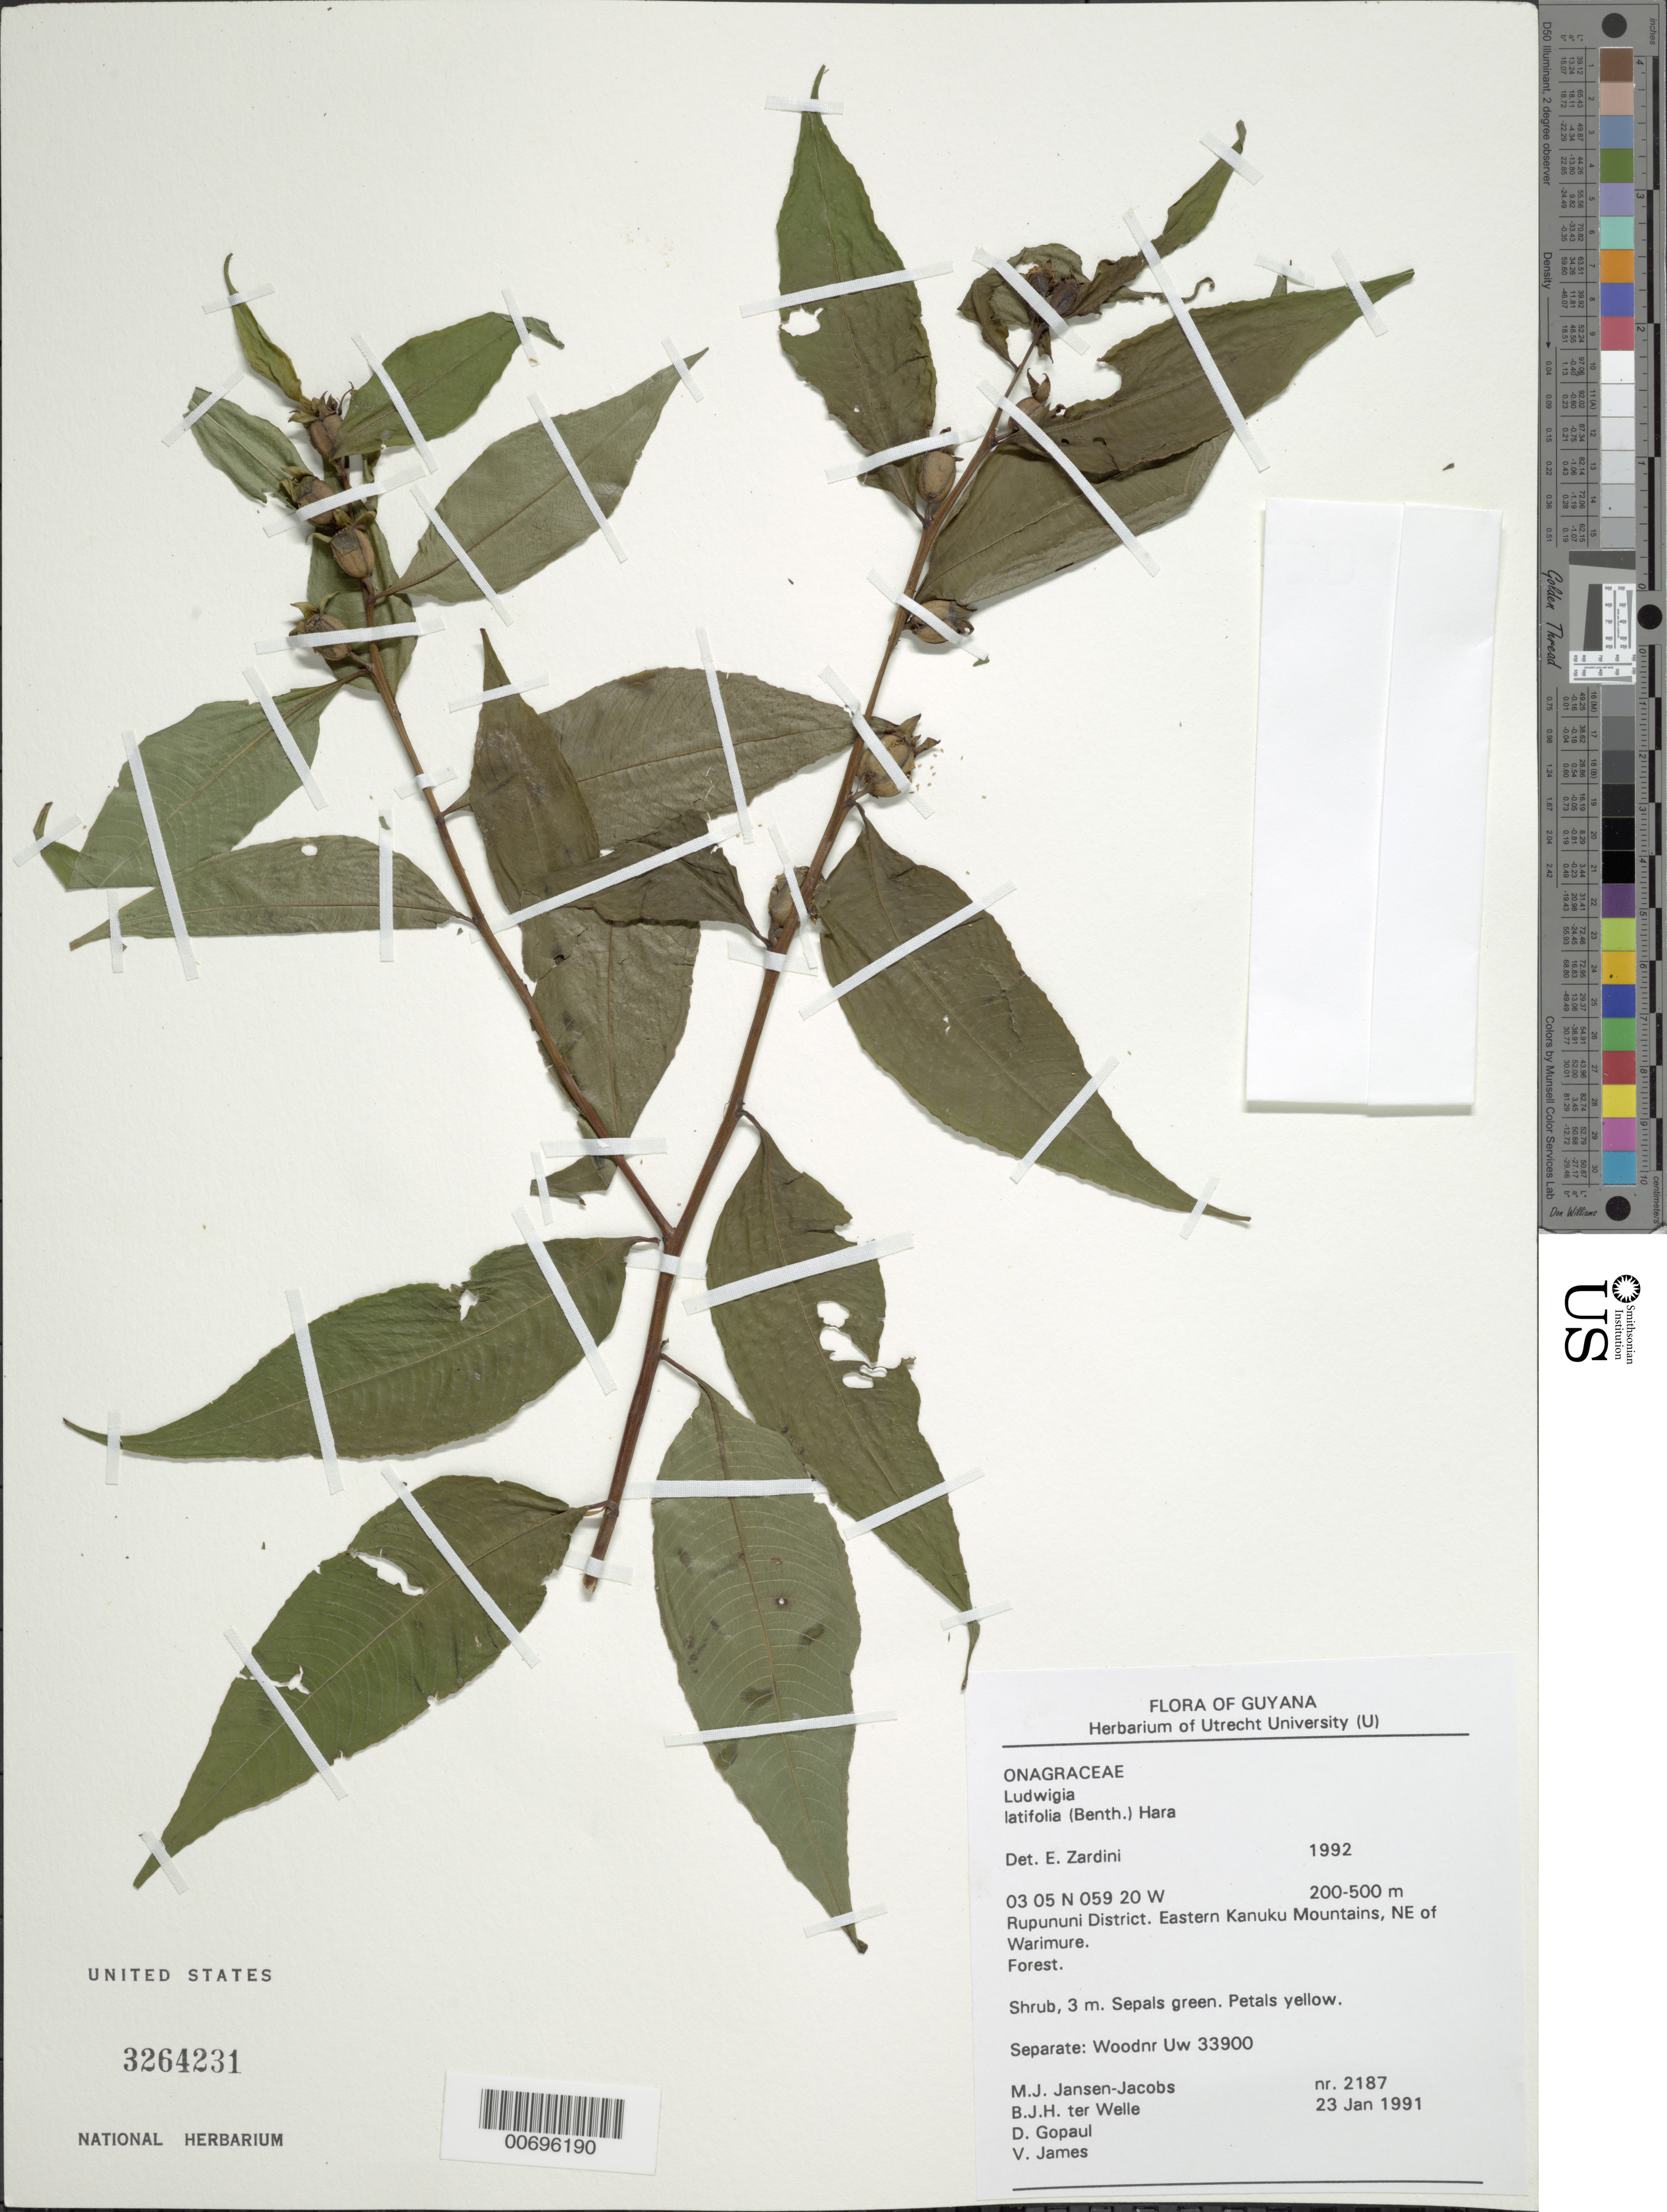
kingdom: Plantae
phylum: Tracheophyta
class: Magnoliopsida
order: Myrtales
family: Onagraceae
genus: Ludwigia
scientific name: Ludwigia latifolia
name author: (Benth.) H. Hara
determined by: Zardini, E. M.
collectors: M. J. Jansen-Jacobs, B. Welle, D. Gopaul & V. James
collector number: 2187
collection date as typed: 23-Jan-91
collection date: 1991-01-23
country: Guyana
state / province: U. Takutu-U. Essequibo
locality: Warimure, NE of, eastern Kanuku Mts., Rupununi District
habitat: Forest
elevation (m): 200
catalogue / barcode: US 3264231